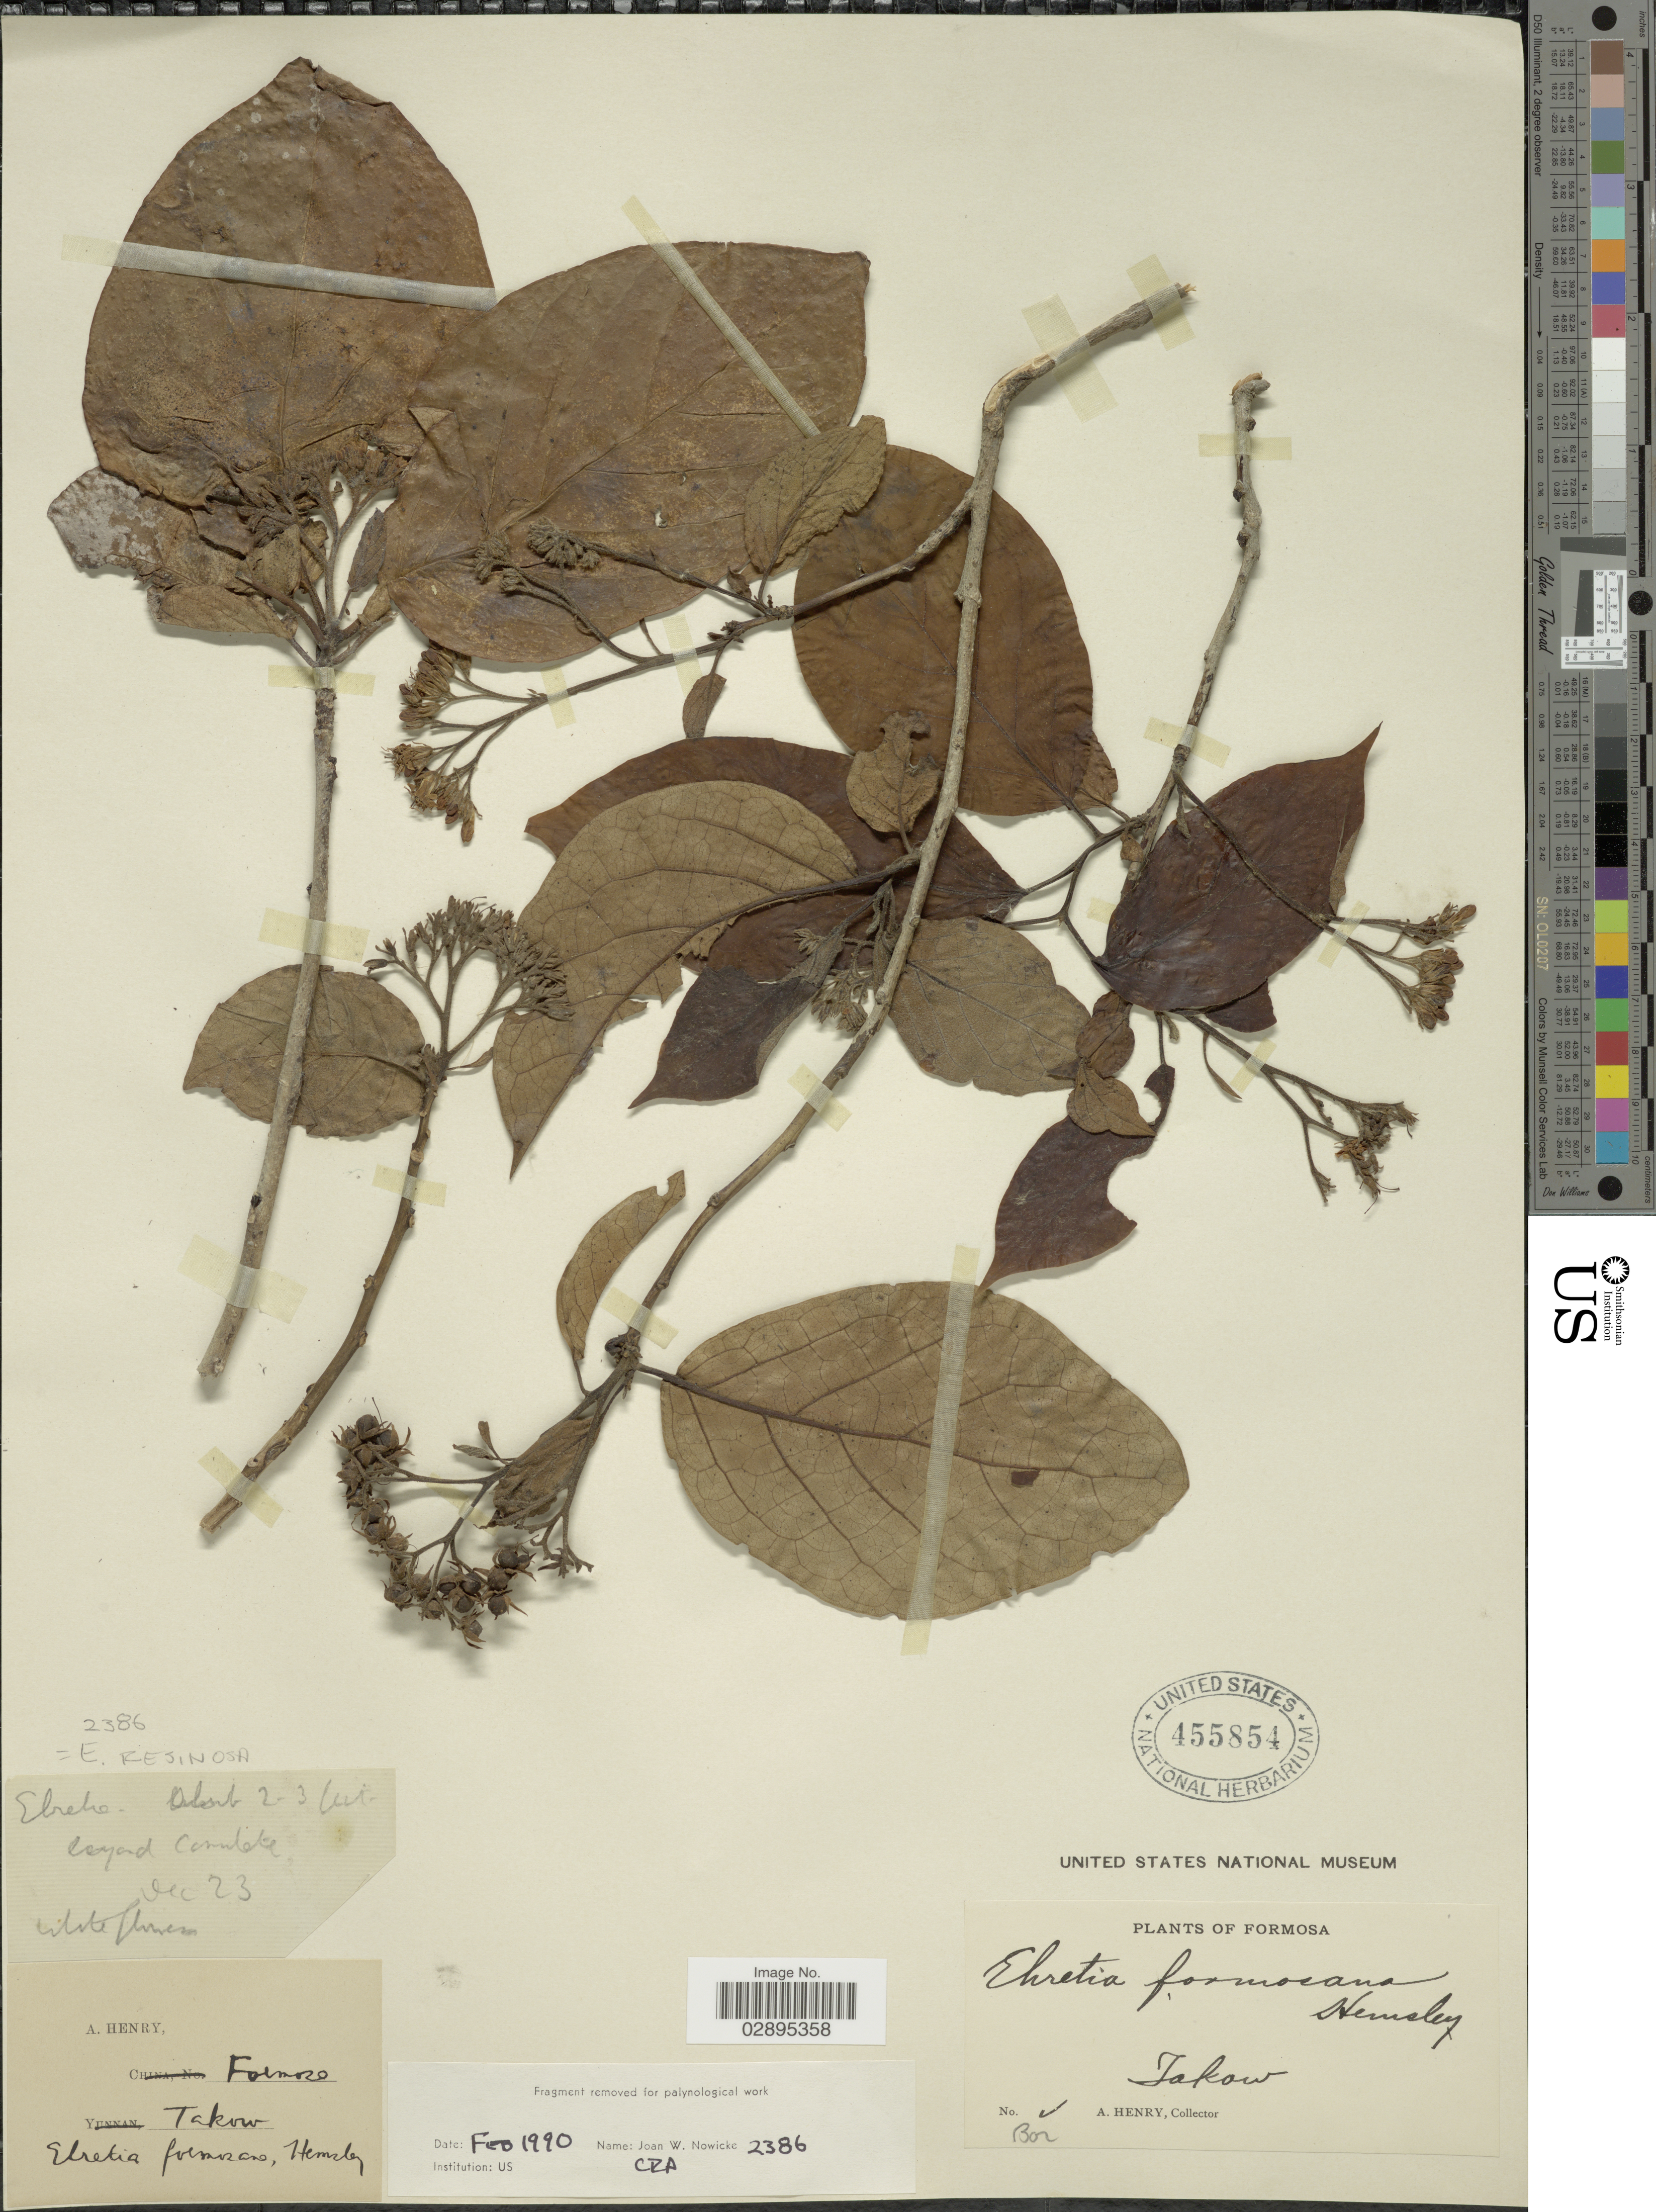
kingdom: Plantae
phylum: Tracheophyta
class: Magnoliopsida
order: Boraginales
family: Ehretiaceae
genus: Ehretia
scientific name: Ehretia resinosa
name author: Hance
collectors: A. Henry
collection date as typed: Transcribed d/m/y: /12/23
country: Taiwan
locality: Formosa. Takow.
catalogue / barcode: US 455854